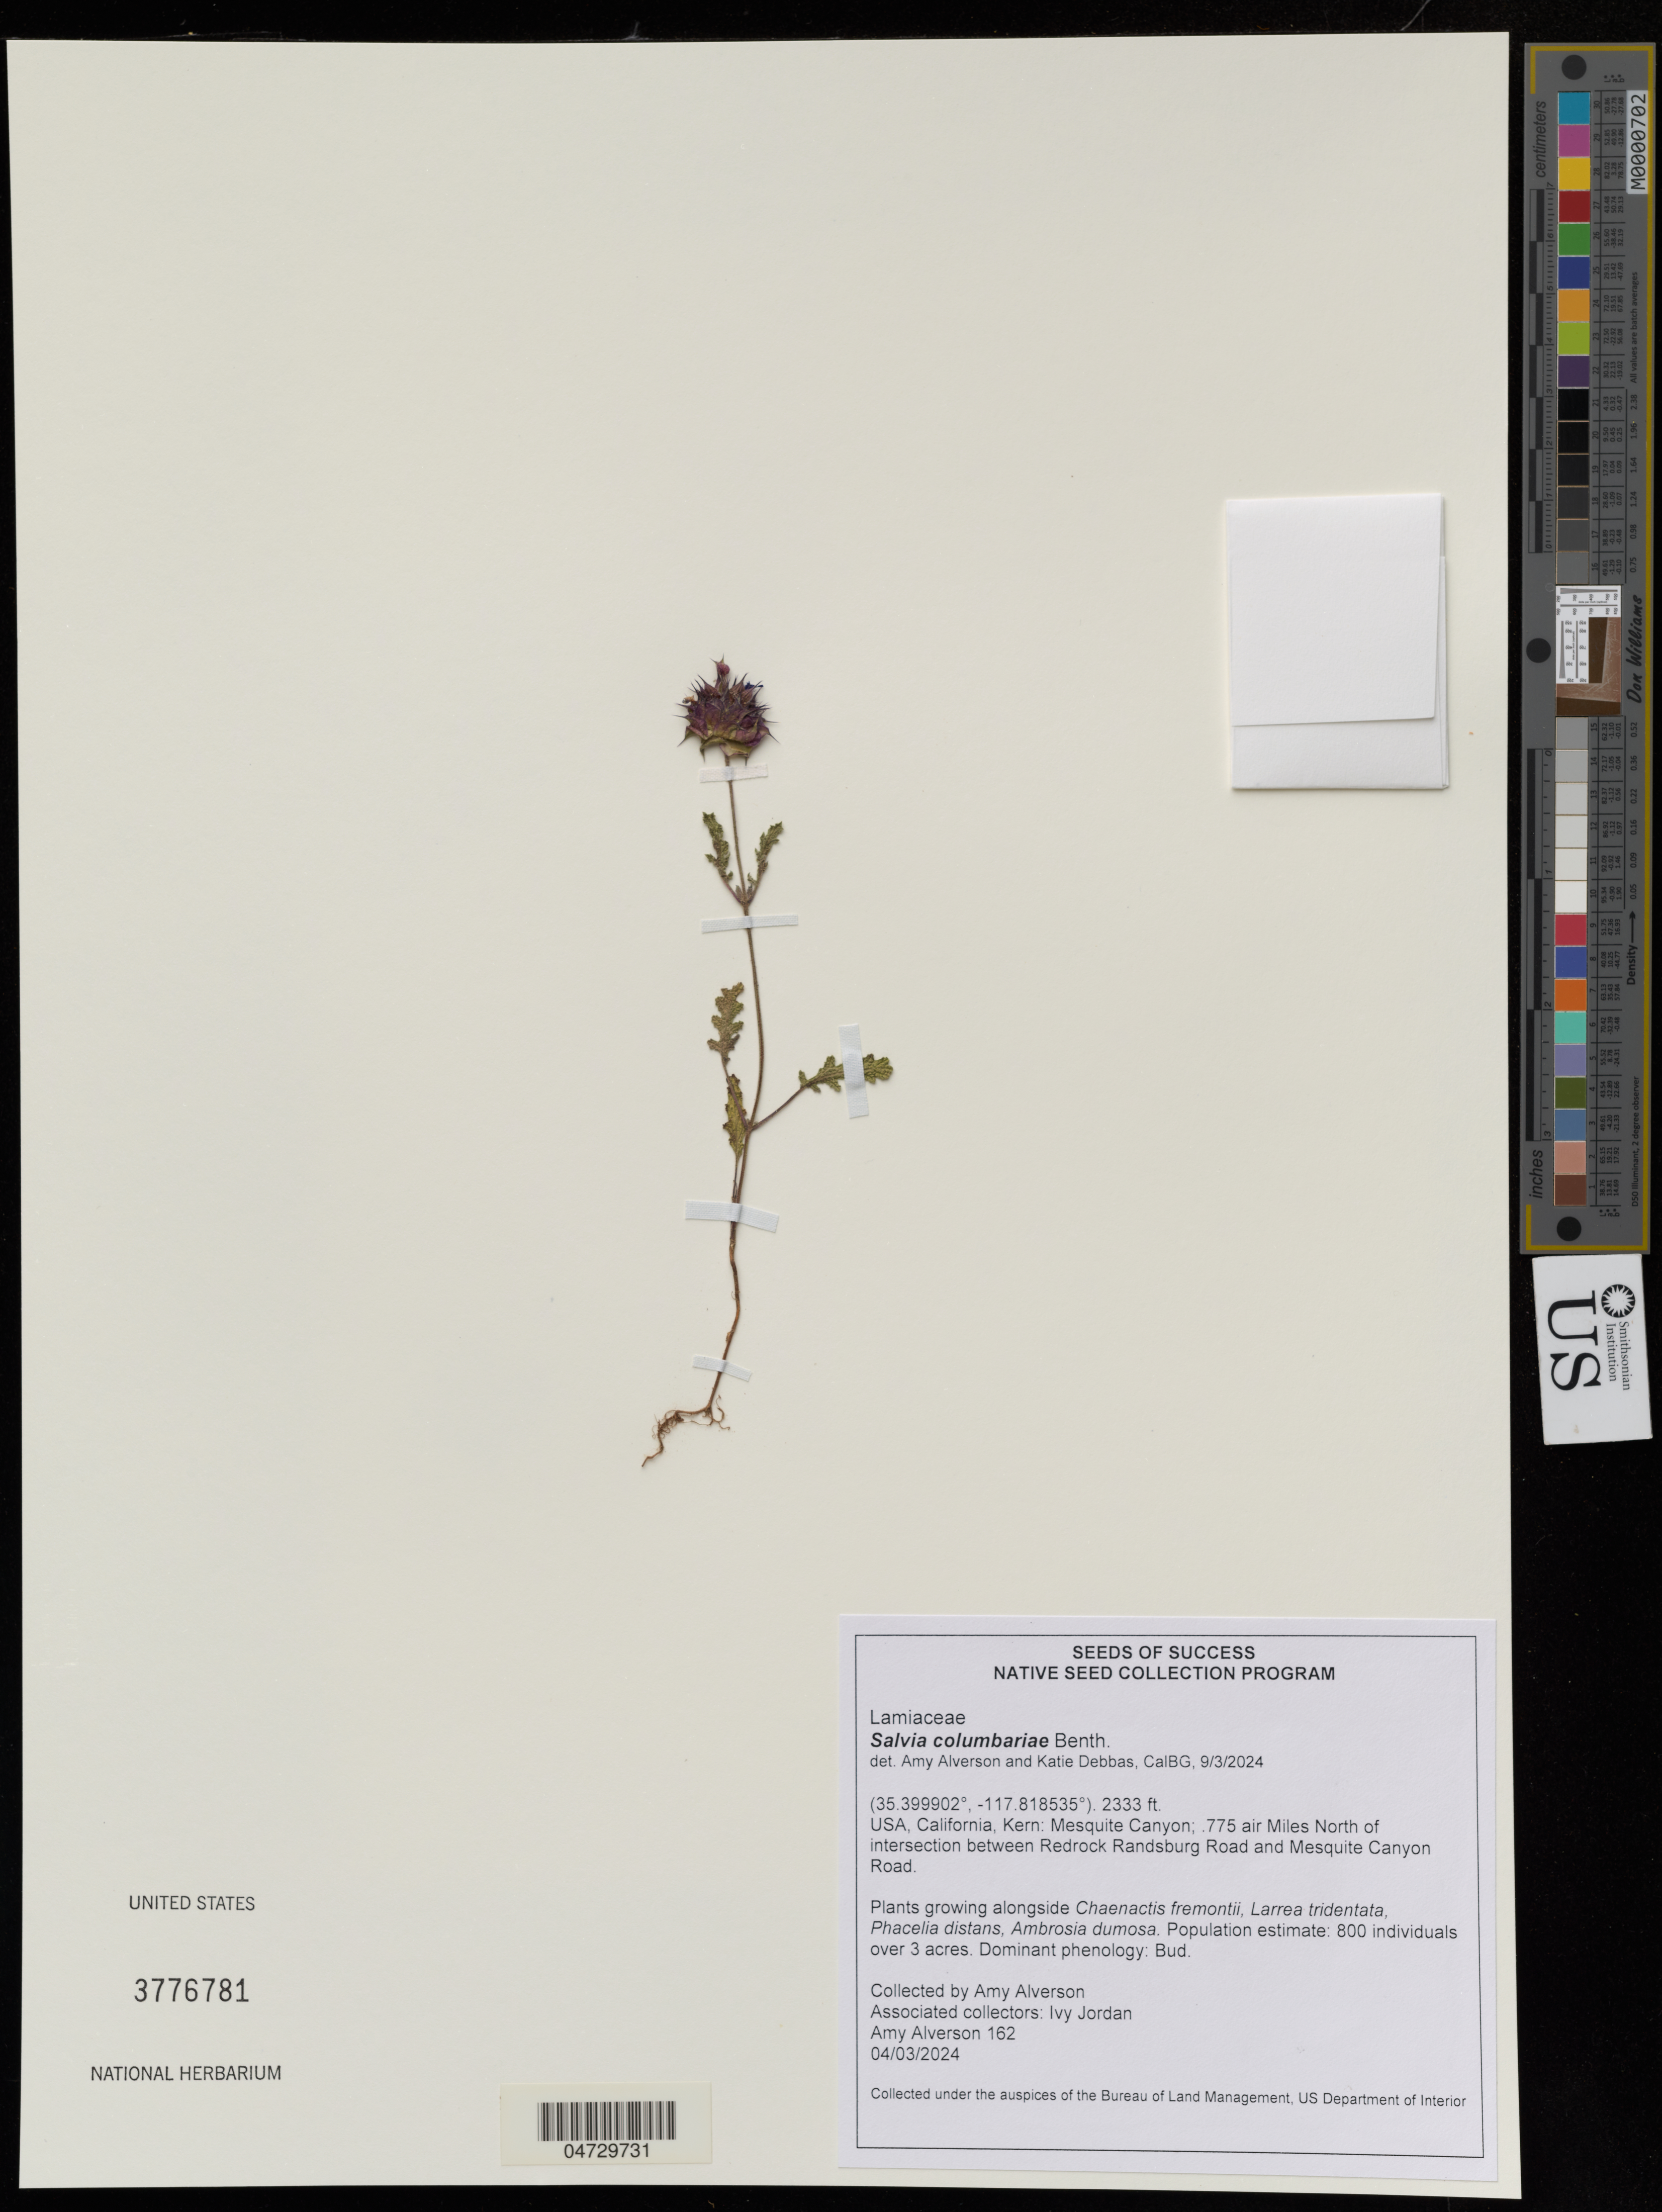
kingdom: Plantae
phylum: Tracheophyta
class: Magnoliopsida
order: Lamiales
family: Lamiaceae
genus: Salvia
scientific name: Salvia columbariae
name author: Benth.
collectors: A. Alverson & I. Jordan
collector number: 162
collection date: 2024-04-03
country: United States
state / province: California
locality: Kern: Mesquite Canyon; .775 air Miles North of intersection between Redrock Randsburg Road and Mesquite Canyon Road.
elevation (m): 711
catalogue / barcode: US 3776781